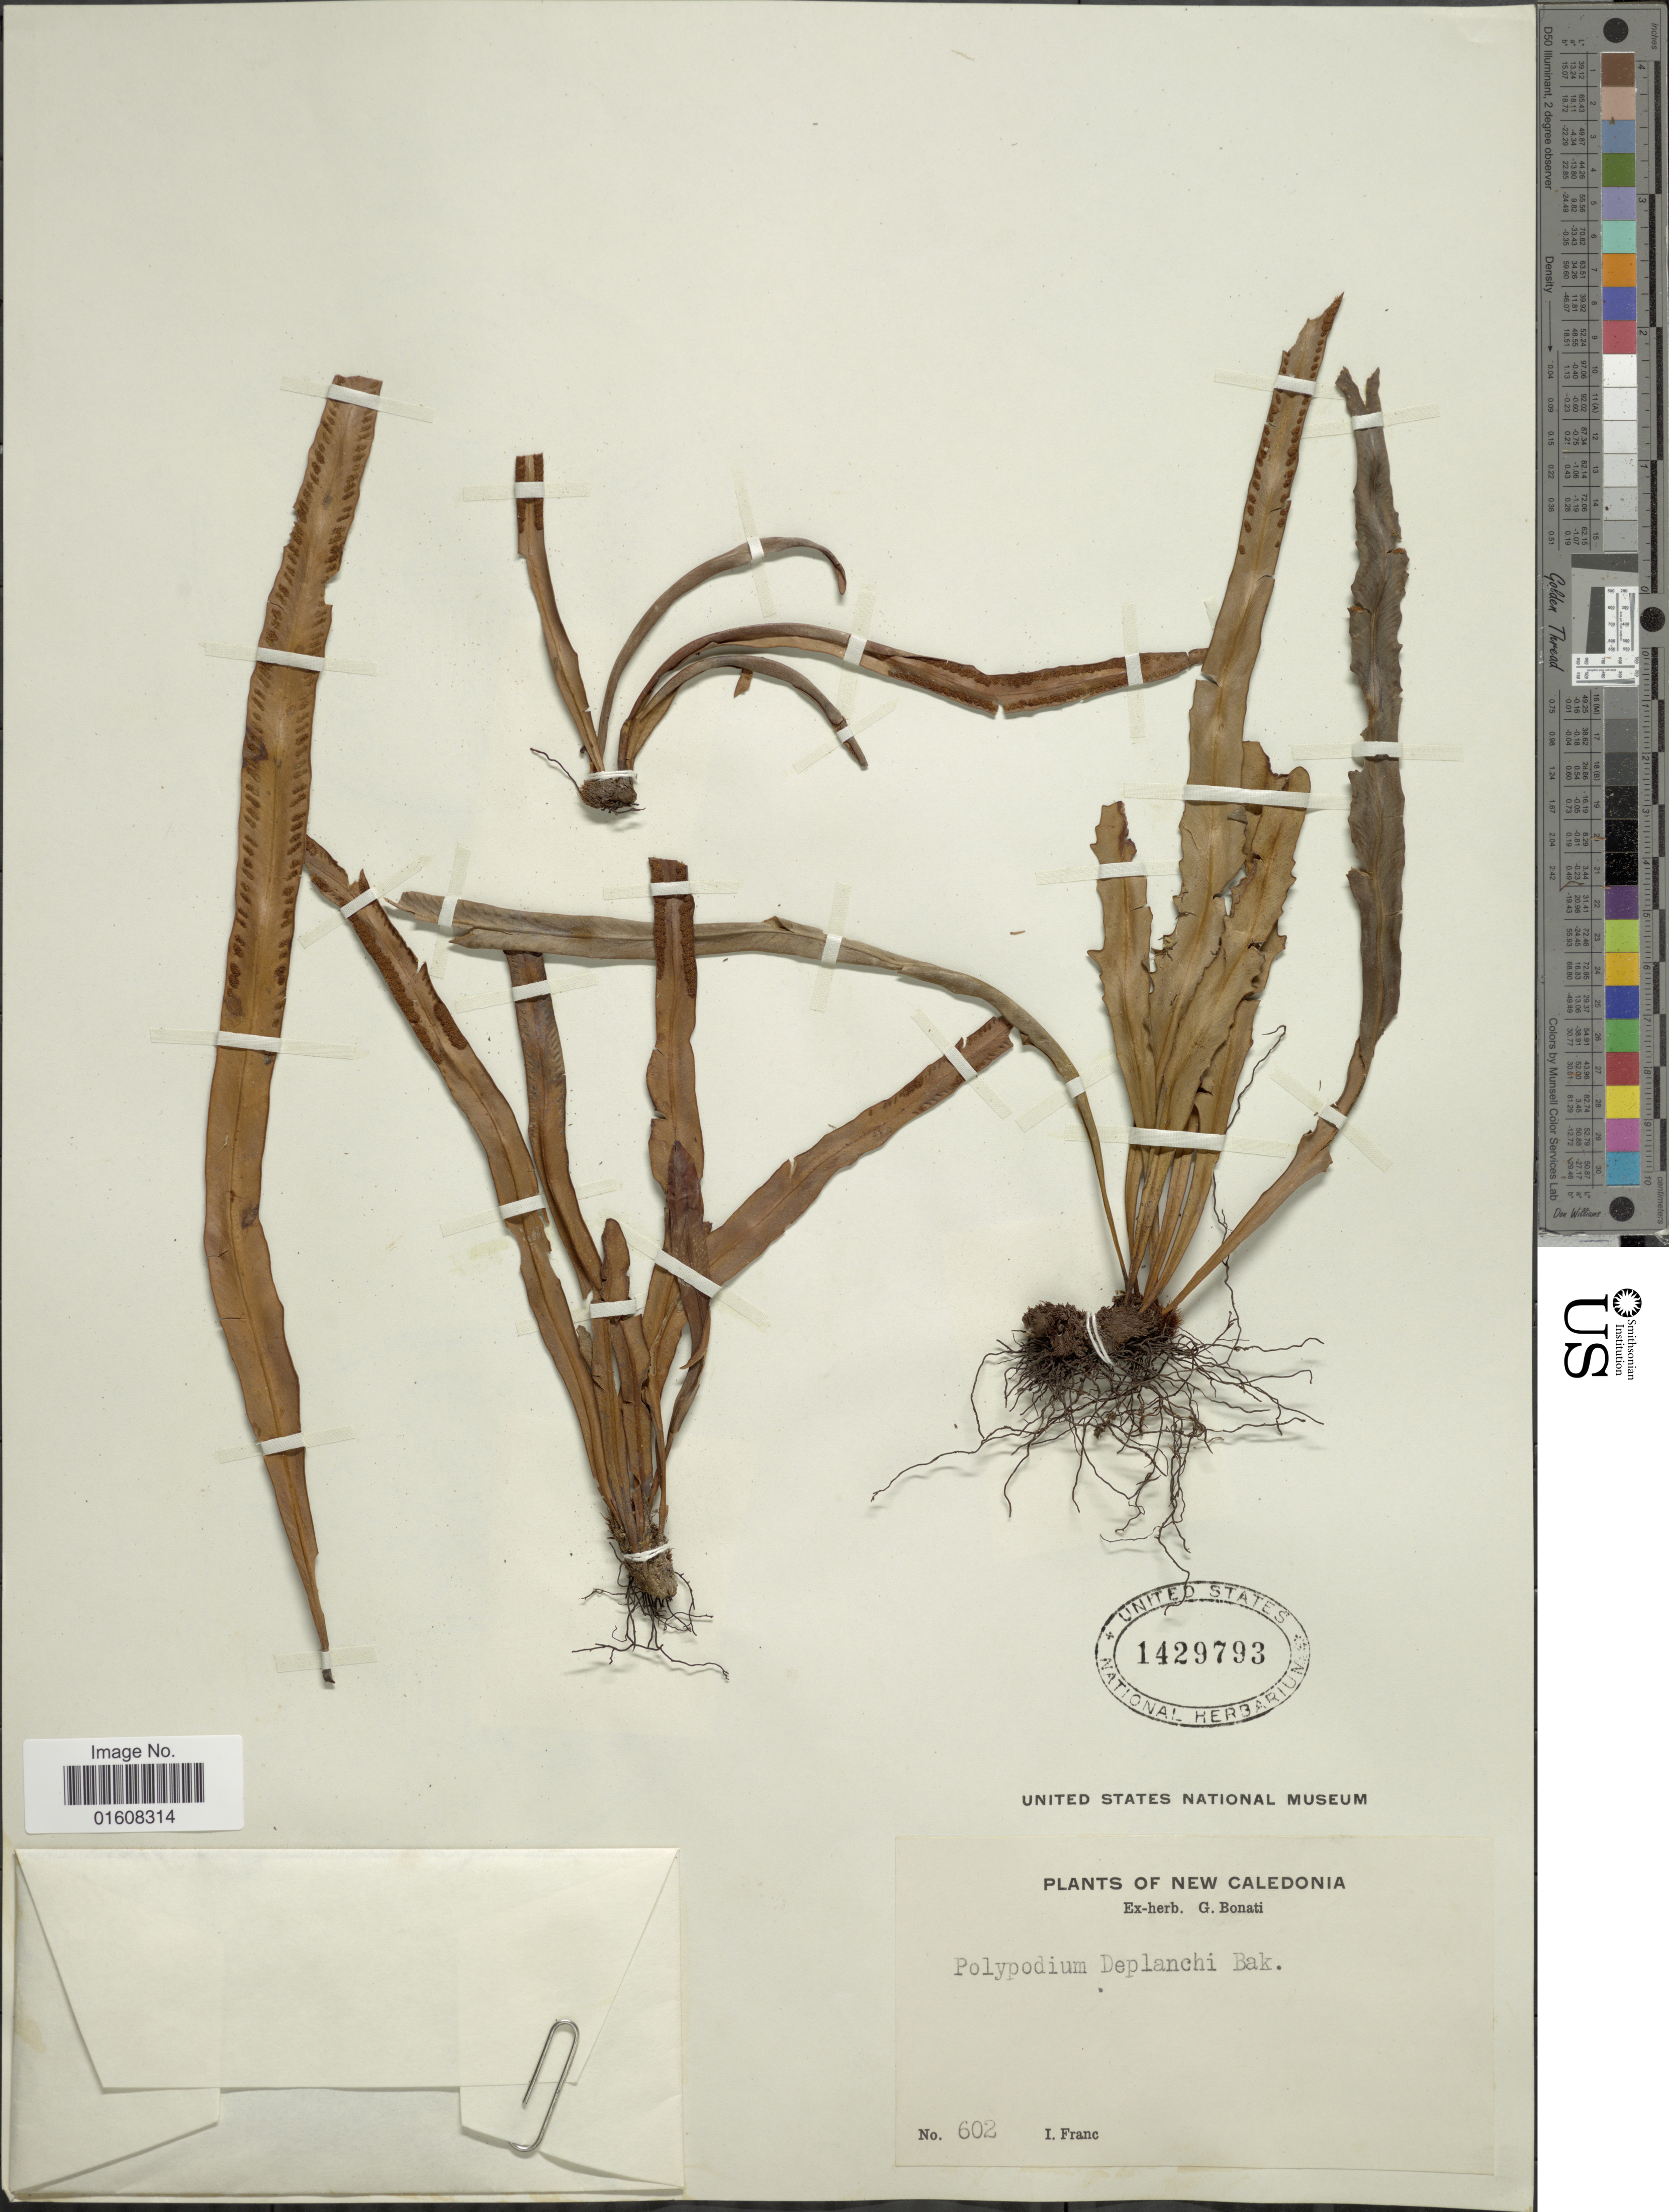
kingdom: Plantae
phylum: Tracheophyta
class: Polypodiopsida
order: Polypodiales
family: Polypodiaceae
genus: Grammitis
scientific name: Grammitis deplanchei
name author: (Baker) Copel.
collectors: I. Franc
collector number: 602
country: New Caledonia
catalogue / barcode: US 1429793